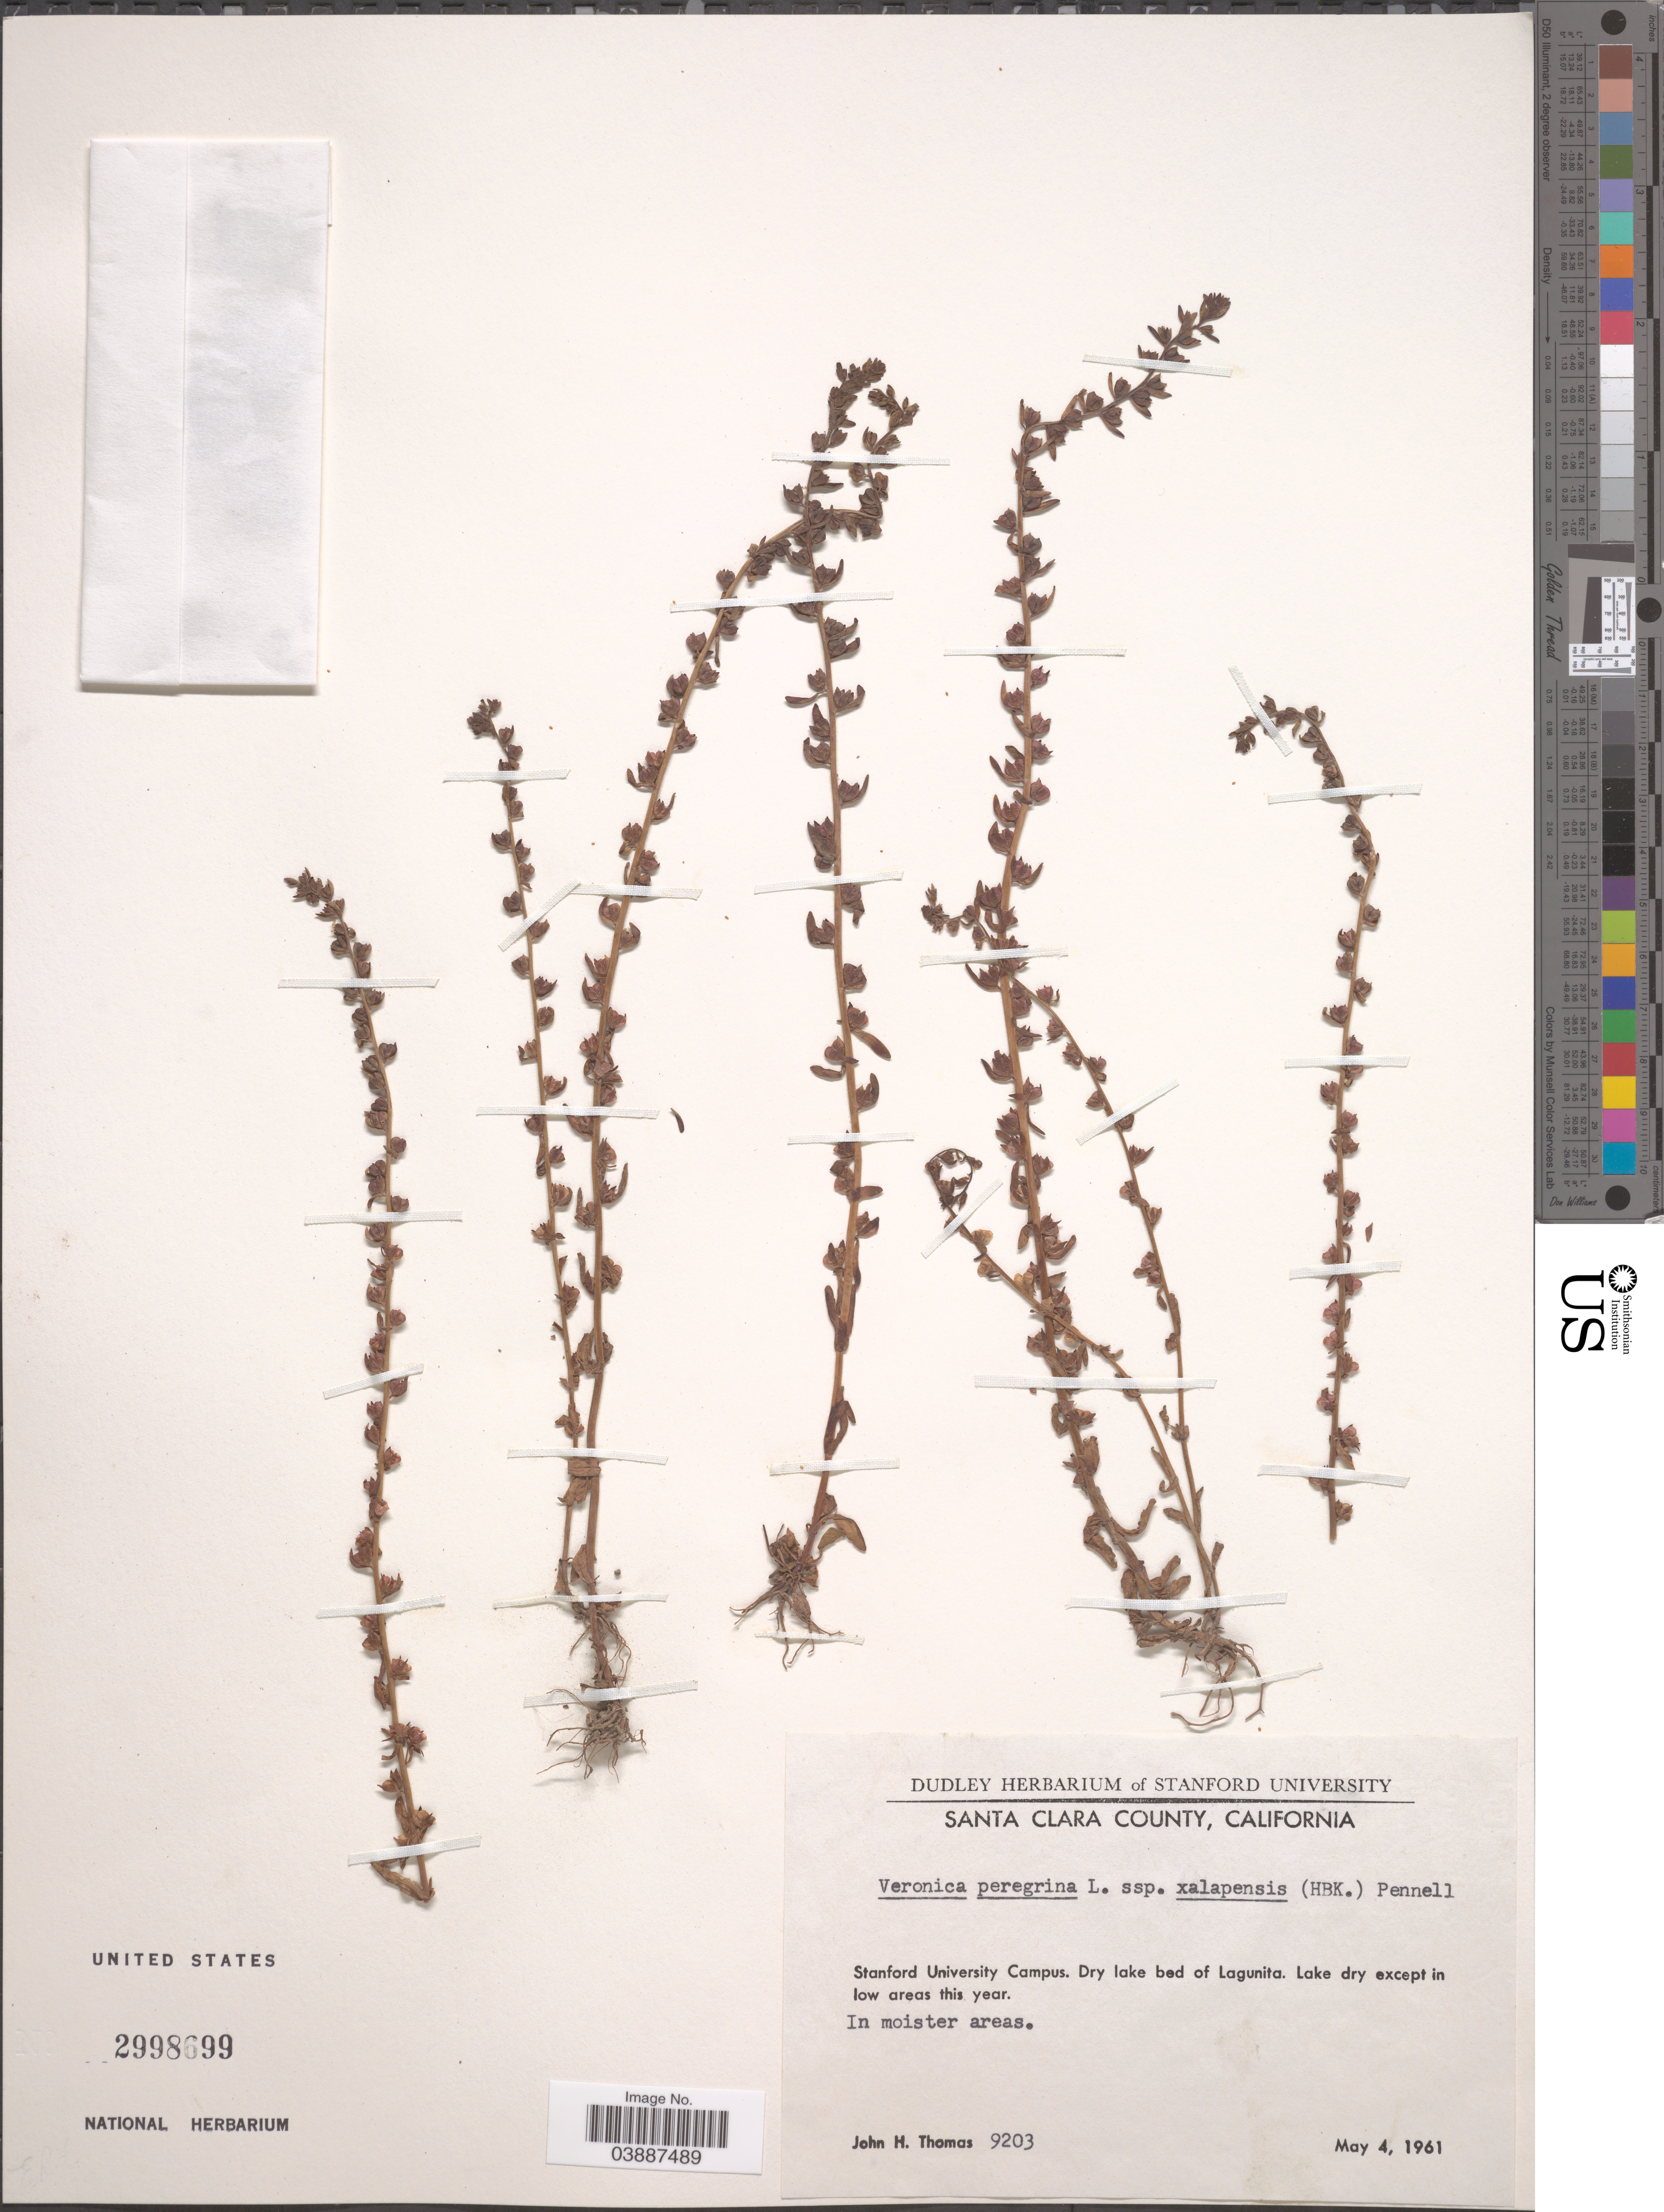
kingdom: Plantae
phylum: Tracheophyta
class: Magnoliopsida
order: Lamiales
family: Plantaginaceae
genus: Veronica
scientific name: Veronica xalapensis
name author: Kunth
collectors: J. H. Thomas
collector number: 9203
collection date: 1961-05-04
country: United States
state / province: California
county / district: Santa Clara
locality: Santa Clara County. Stanford University Campus. Dry lake bed of Lagunita.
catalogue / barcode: US 2998699